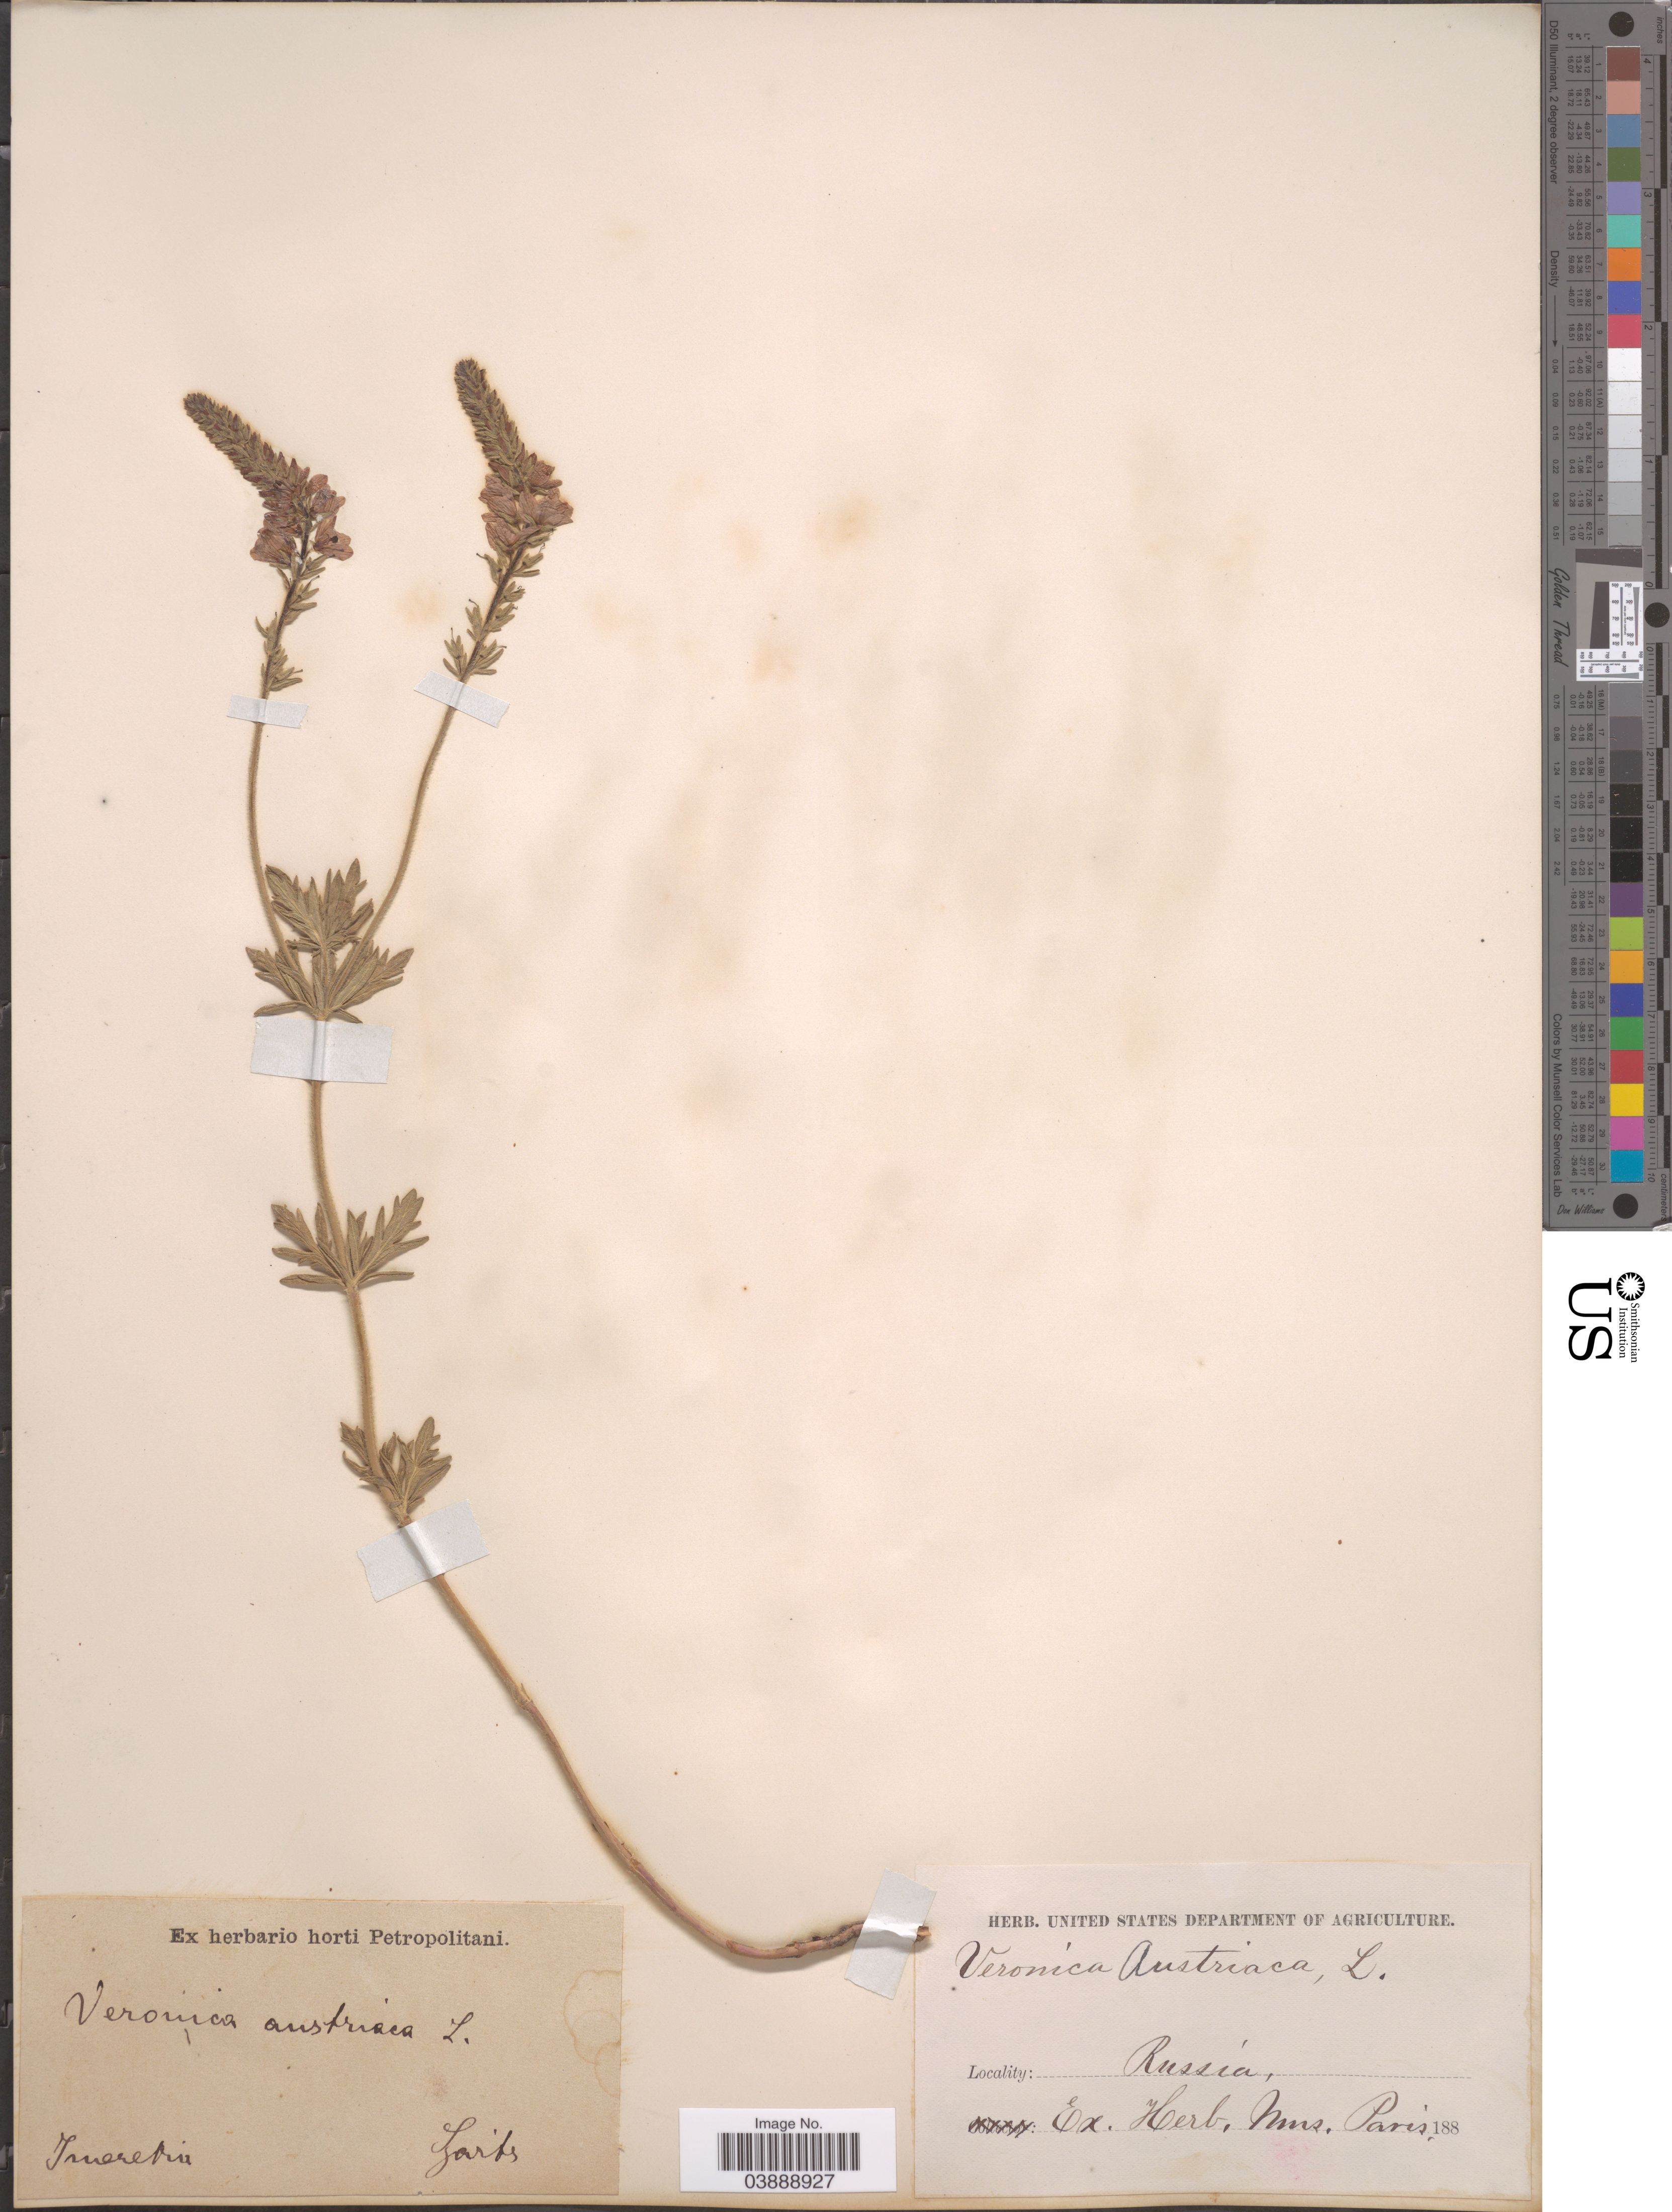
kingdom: Plantae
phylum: Tracheophyta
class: Magnoliopsida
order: Lamiales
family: Plantaginaceae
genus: Veronica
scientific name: Veronica austriaca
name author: L.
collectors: Szovits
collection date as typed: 188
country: Georgia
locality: Russia. Imeretien